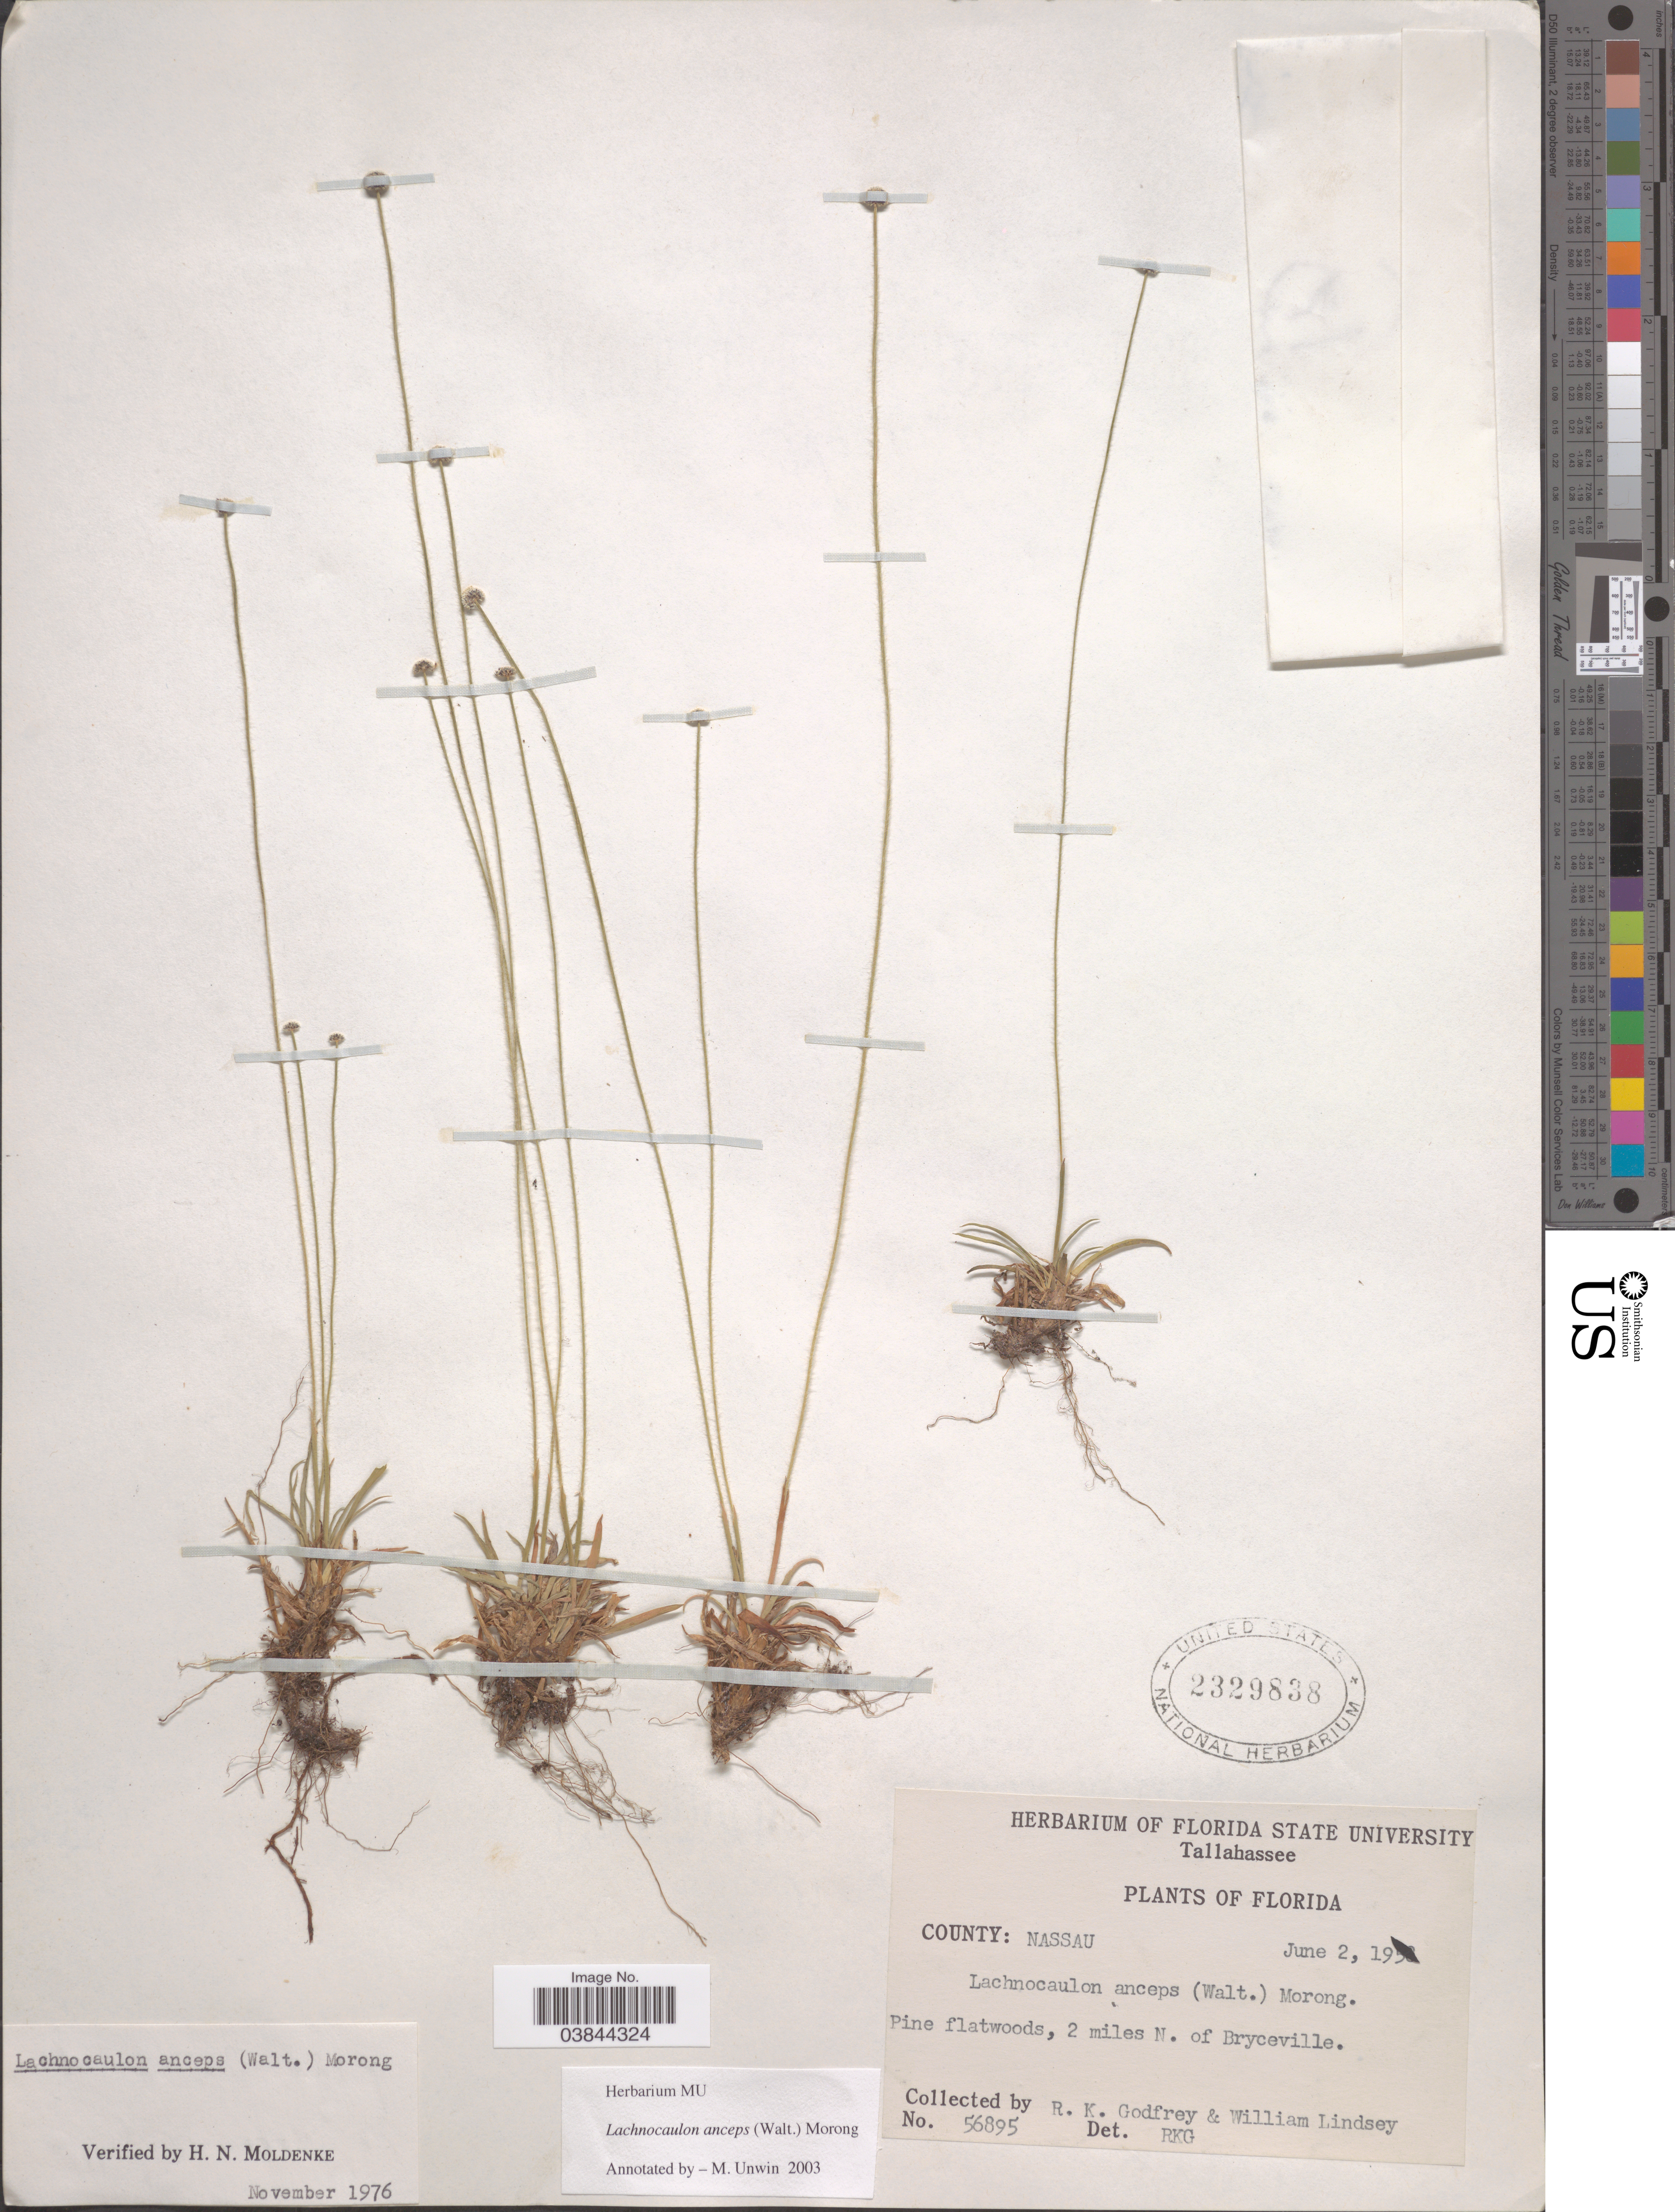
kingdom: Plantae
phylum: Tracheophyta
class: Liliopsida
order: Poales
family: Eriocaulaceae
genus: Lachnocaulon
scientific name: Lachnocaulon anceps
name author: (Walter) Morong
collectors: R. K. Godfrey & W. Lindsey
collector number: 56895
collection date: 1958-06-02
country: United States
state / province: Florida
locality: County: Nassau. 2 miles N. of Bryceville.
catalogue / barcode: US 2329838